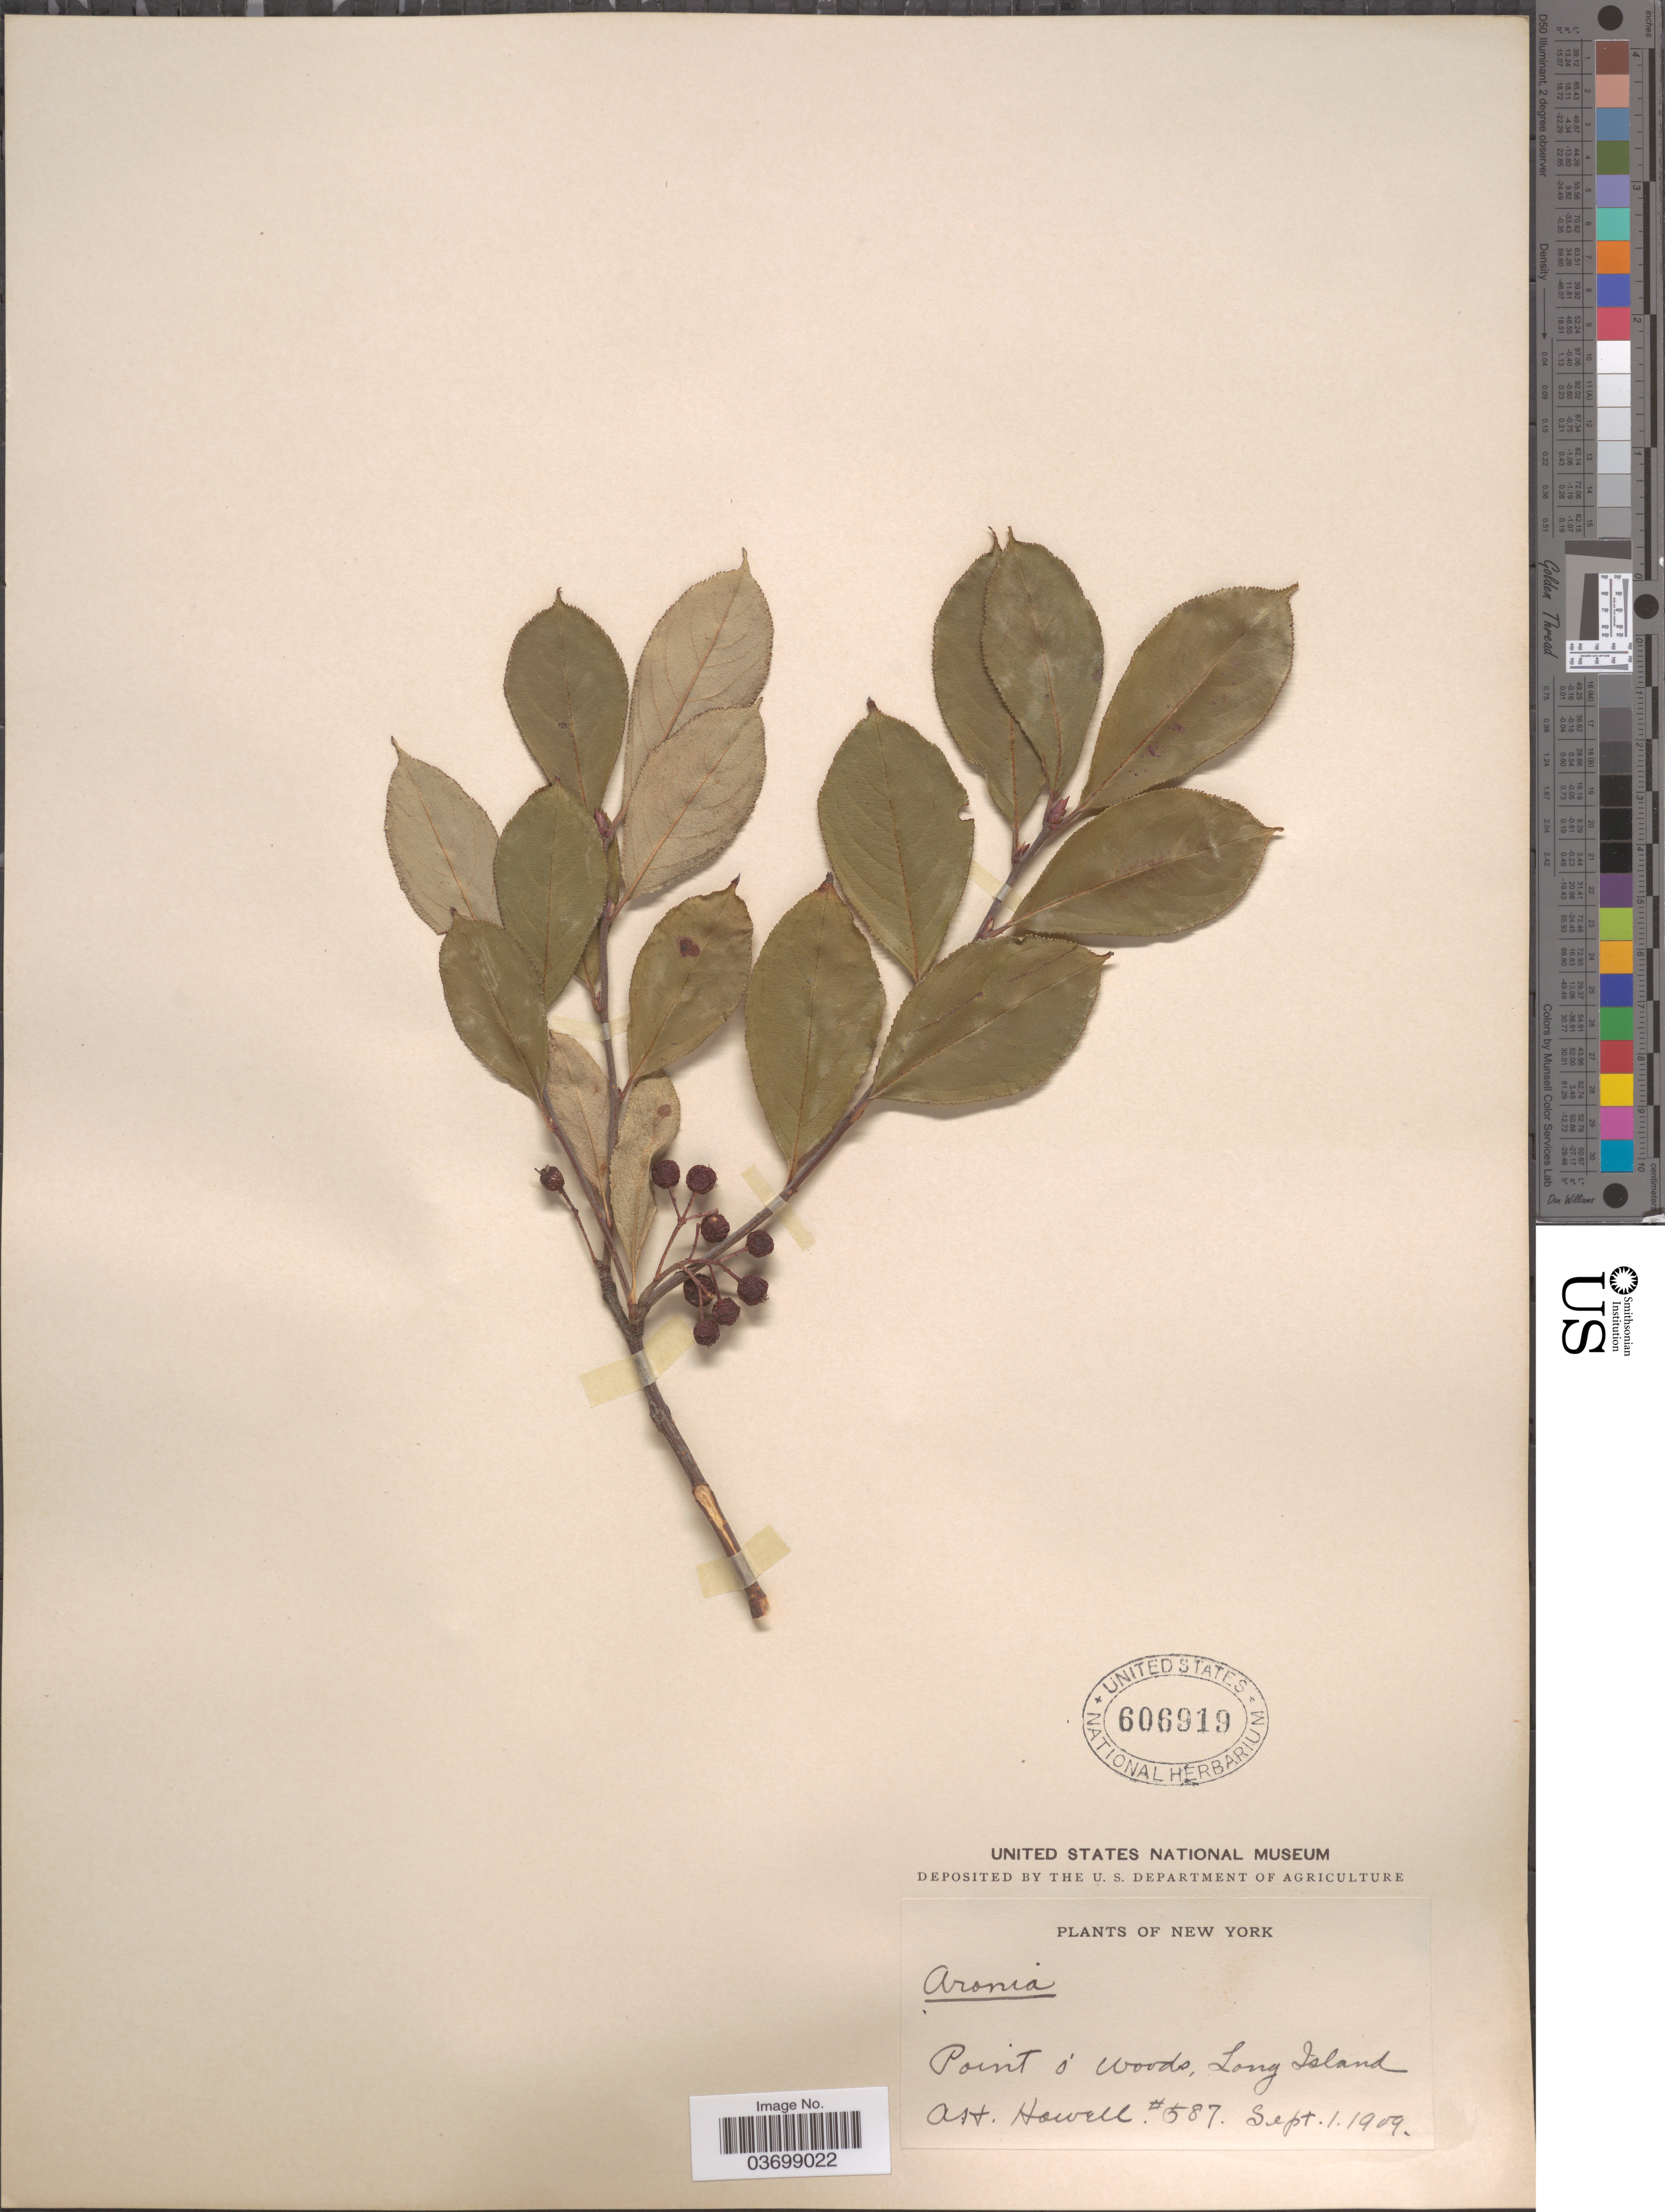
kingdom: Plantae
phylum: Tracheophyta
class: Magnoliopsida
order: Rosales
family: Rosaceae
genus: Aronia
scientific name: Aronia sp.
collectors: A. Howell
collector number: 587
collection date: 1909-09-01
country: United States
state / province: New York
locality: Point o' woods, Long Island.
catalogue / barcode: US 606919